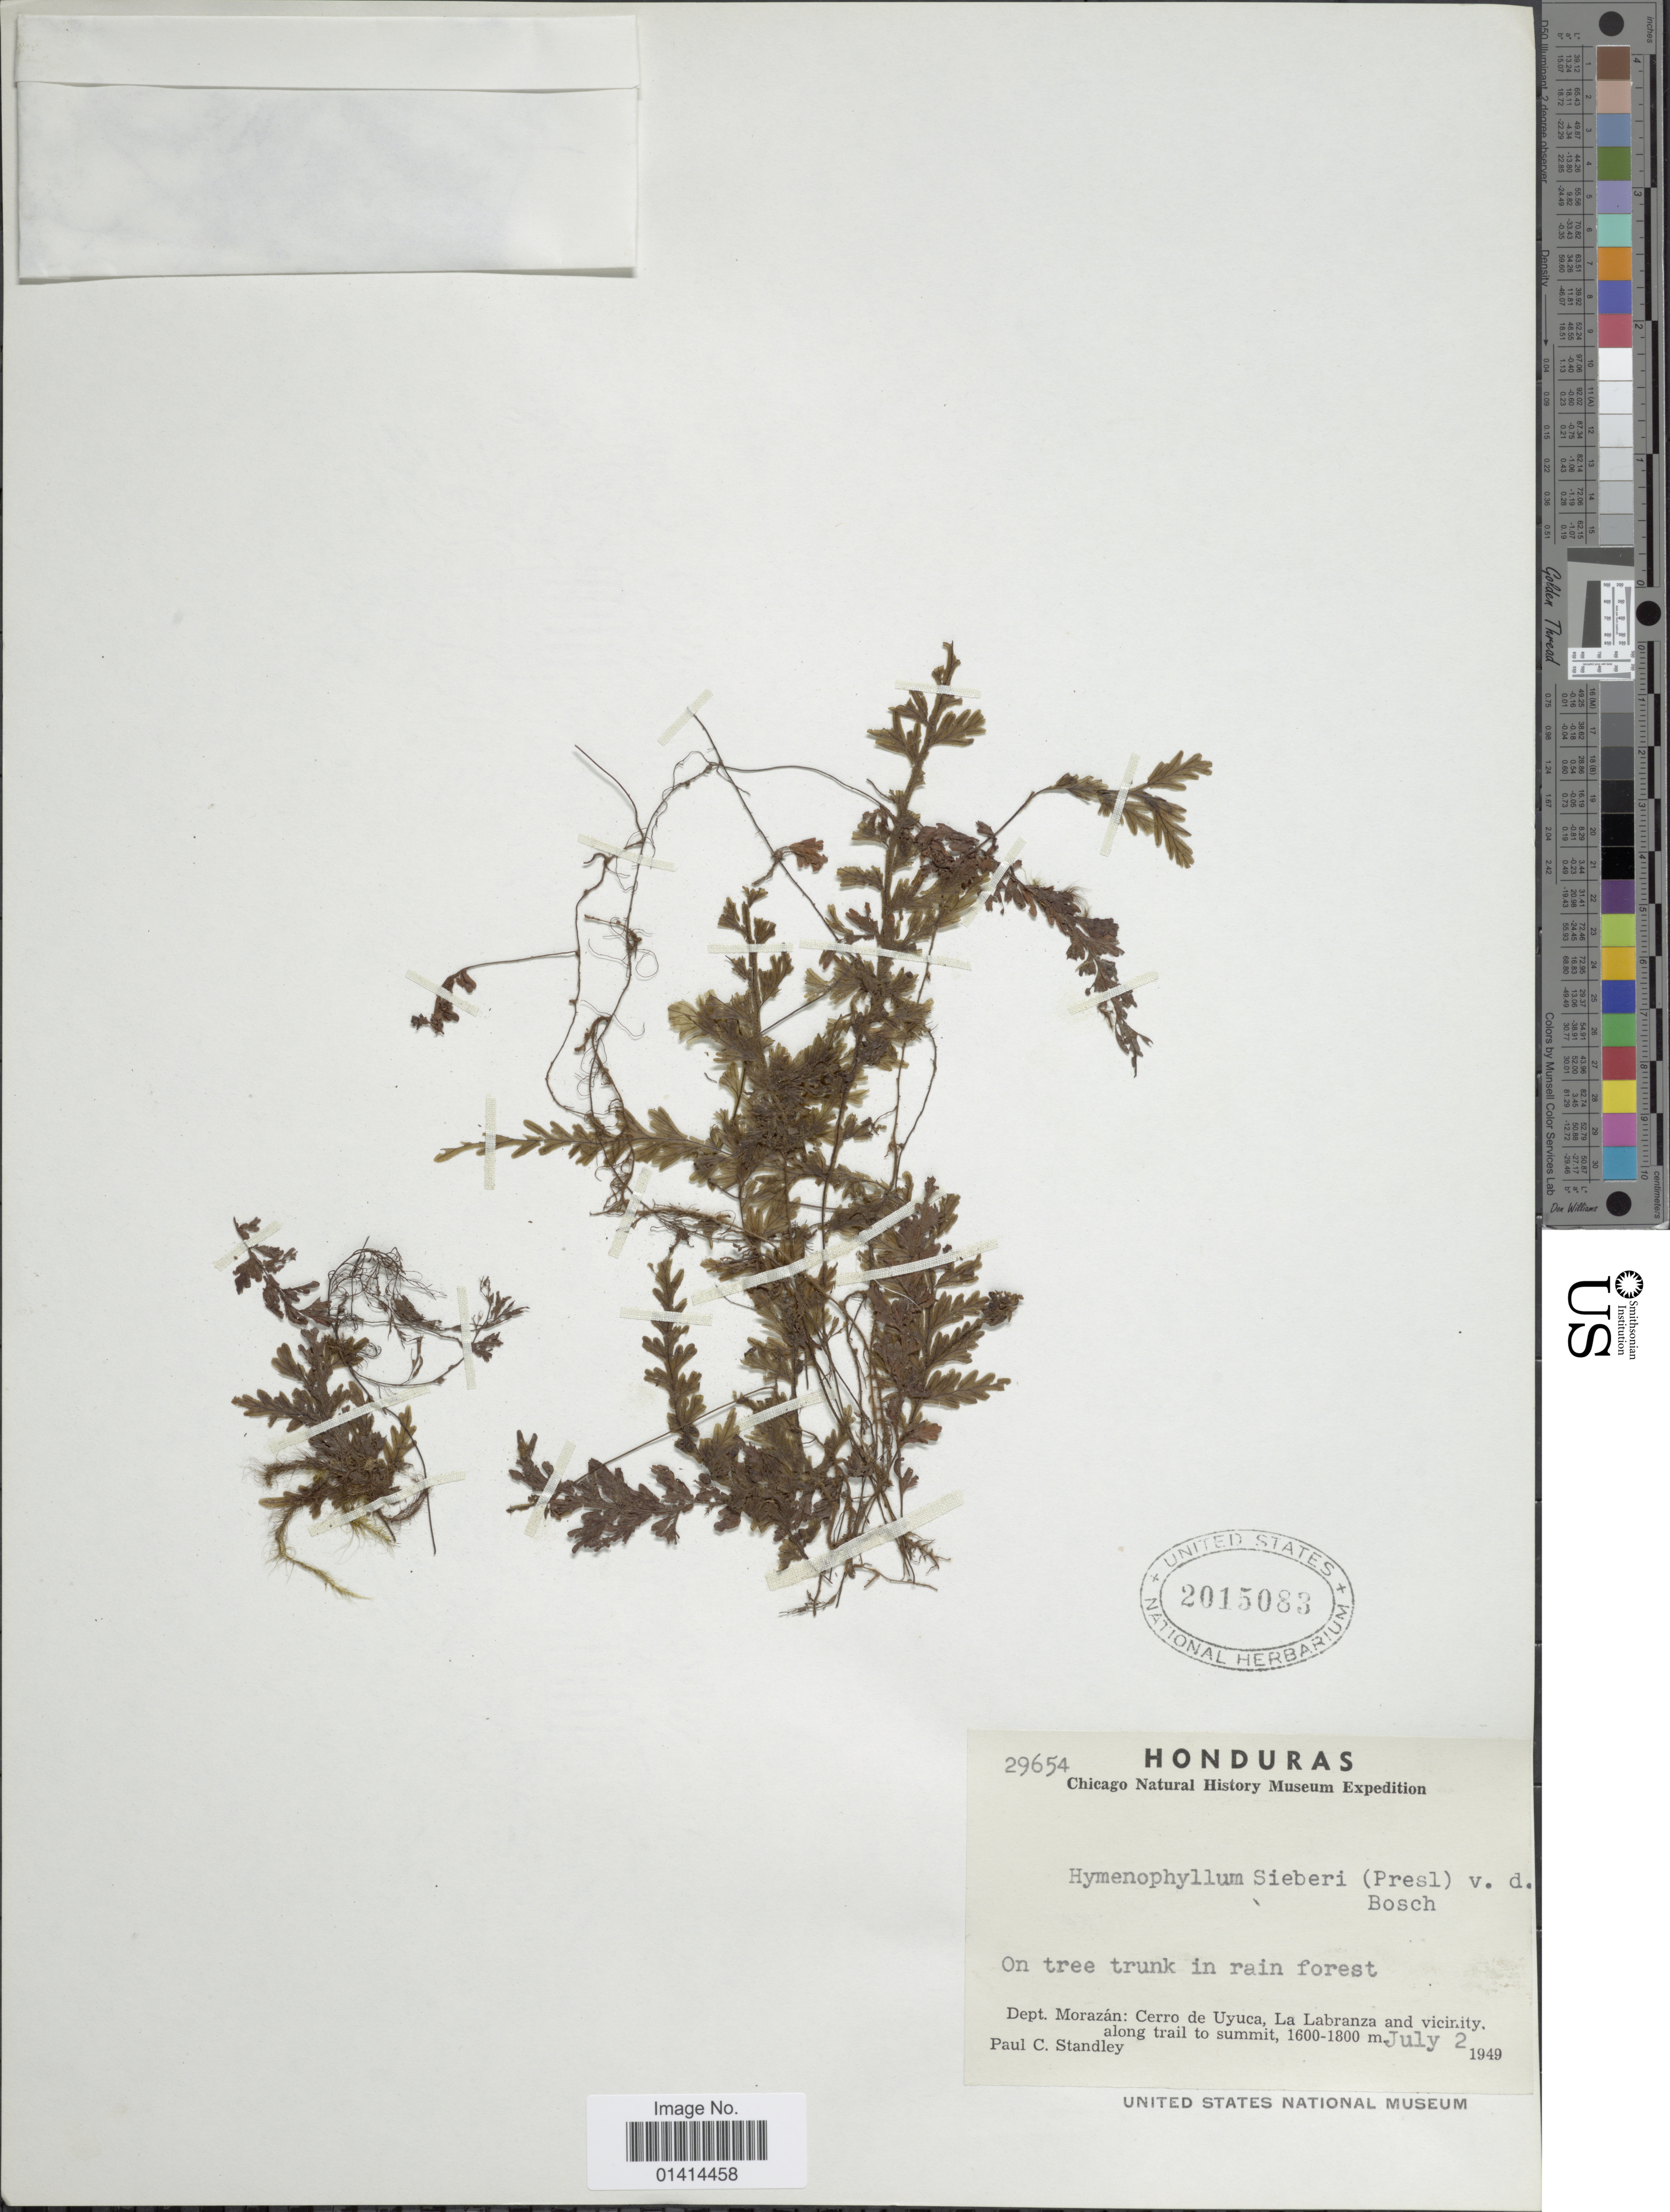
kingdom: Plantae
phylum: Tracheophyta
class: Polypodiopsida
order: Hymenophyllales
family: Hymenophyllaceae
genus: Hymenophyllum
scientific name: Hymenophyllum sieberi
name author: (C. Presl) Bosch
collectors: P. C. Standley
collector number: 29654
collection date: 1949-07-02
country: Honduras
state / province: Fco. Morazán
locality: Dept. Morazán: Cerro de Uyuca, la Labranza and vicinity, along trail to summit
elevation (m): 1600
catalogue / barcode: US 2015083